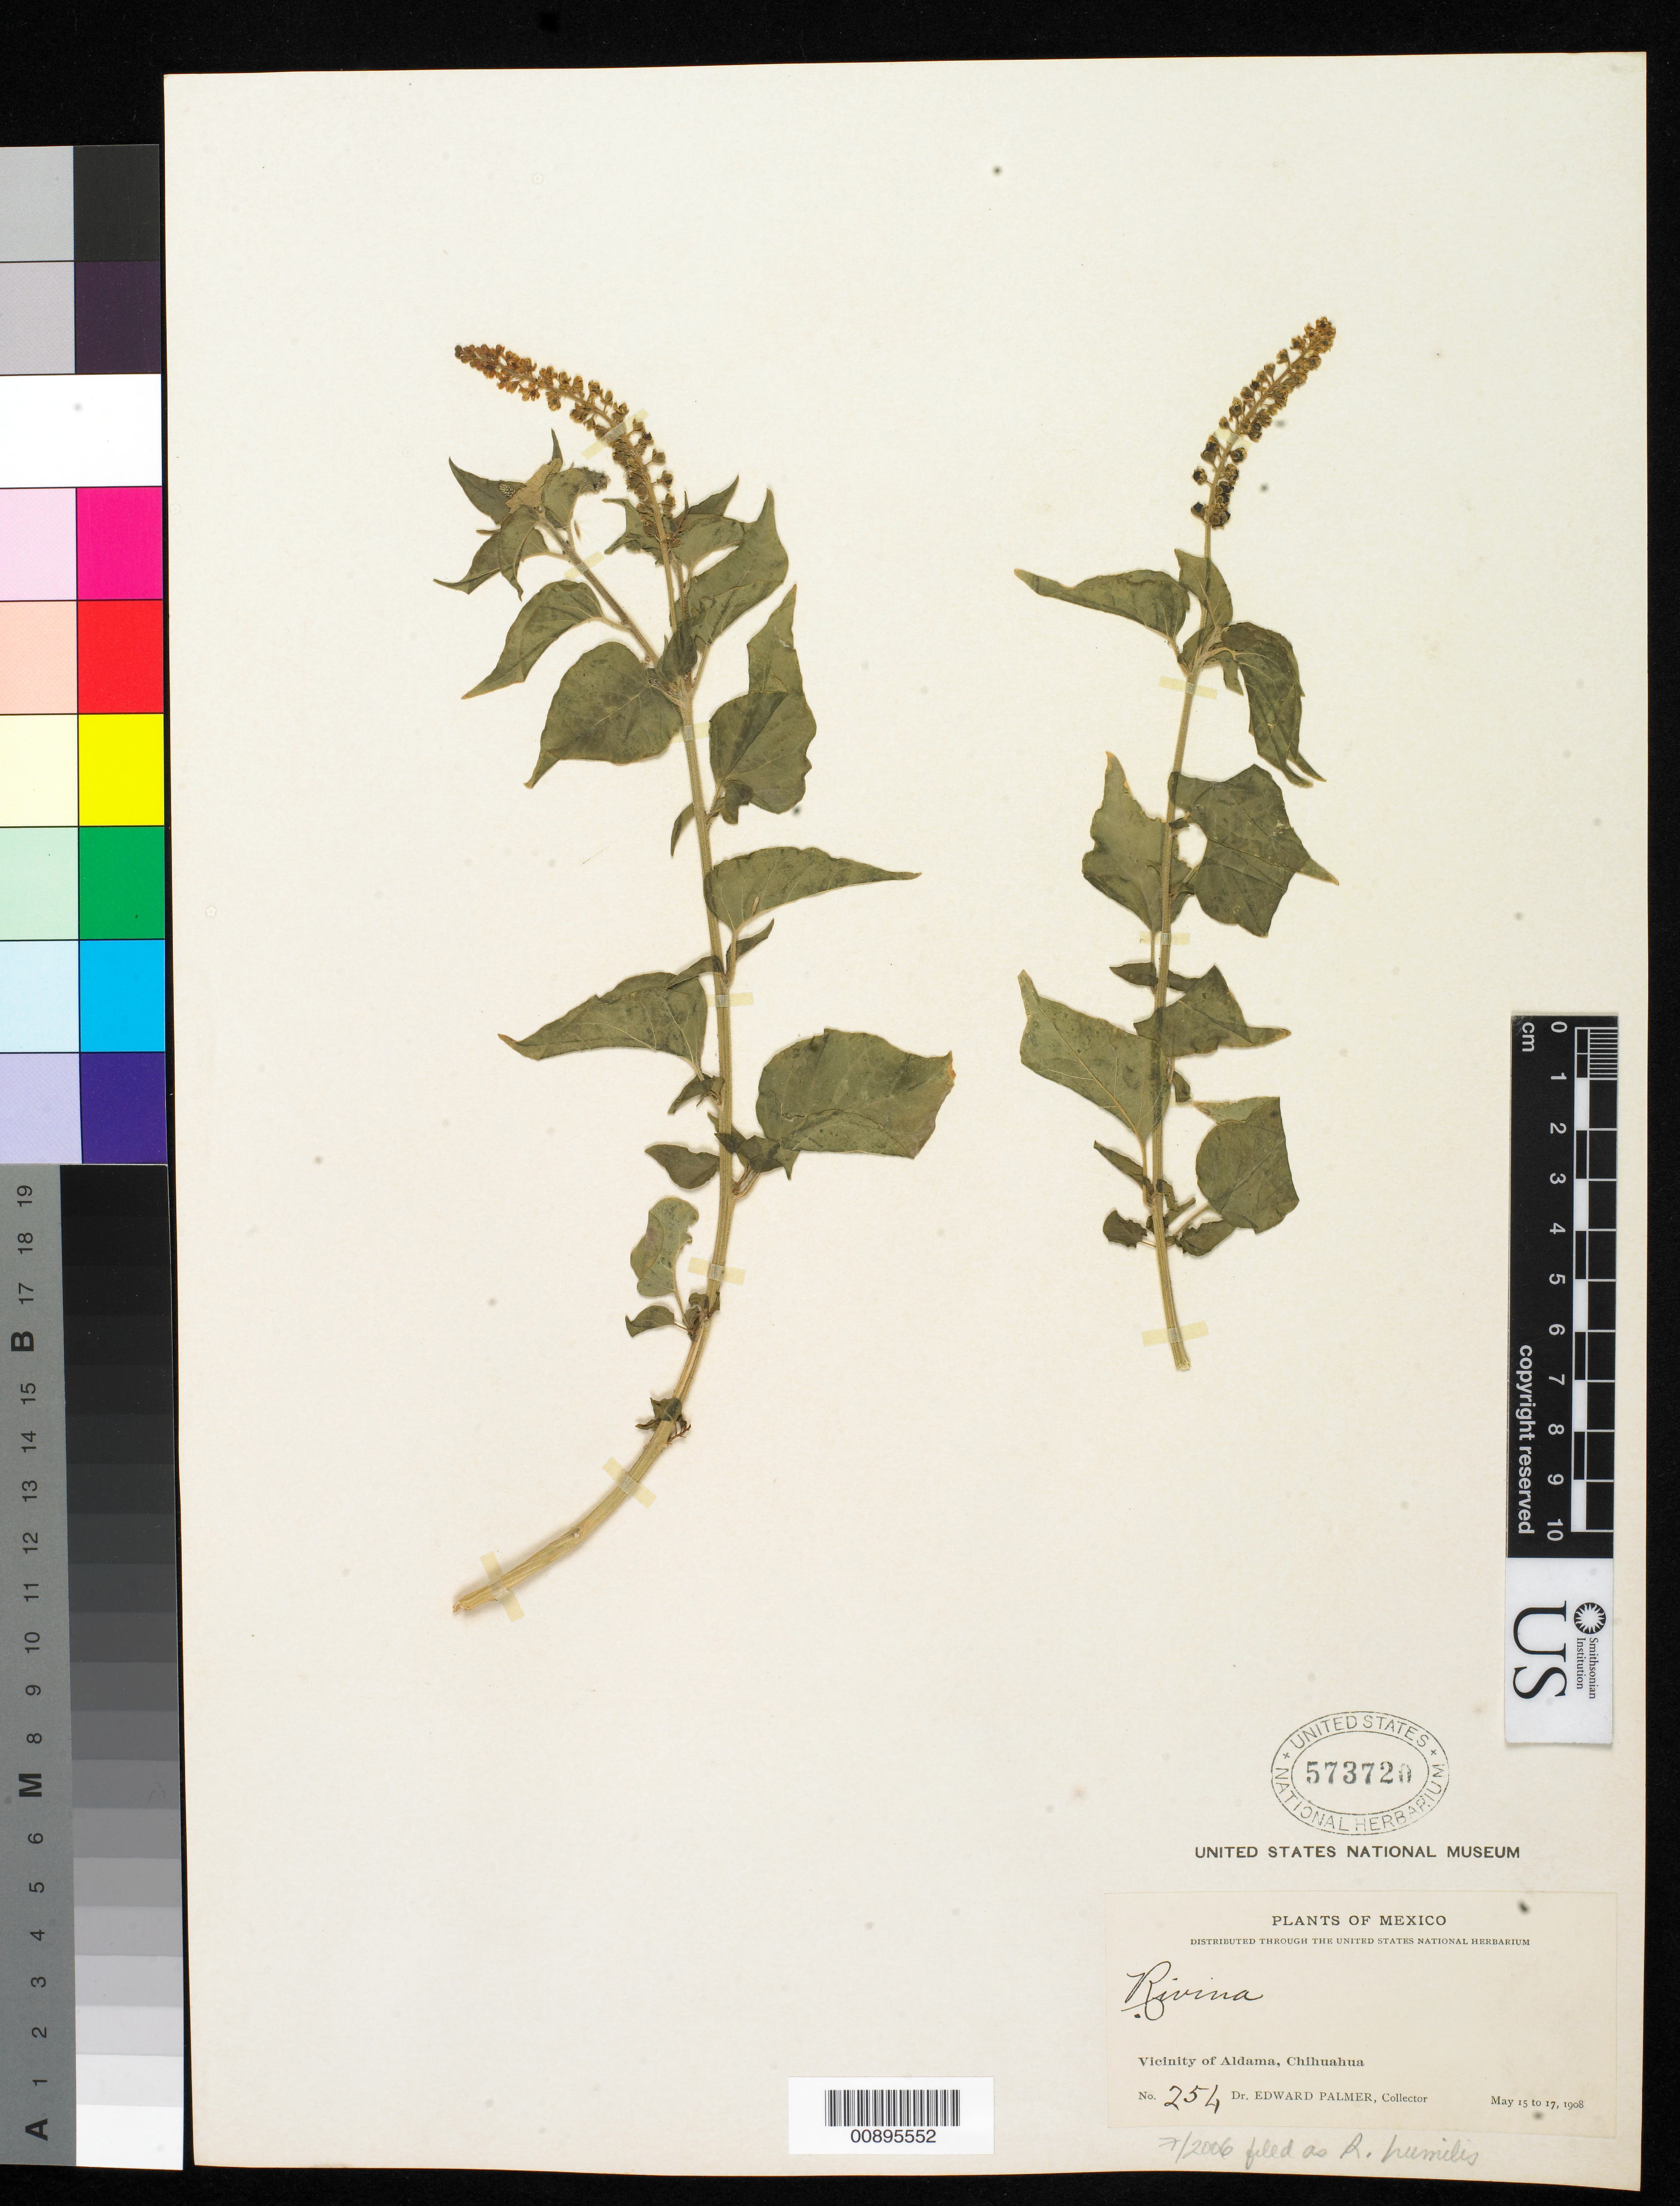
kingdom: Plantae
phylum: Tracheophyta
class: Magnoliopsida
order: Caryophyllales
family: Phytolaccaceae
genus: Rivina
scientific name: Rivina humilis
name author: L.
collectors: E. Palmer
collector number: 254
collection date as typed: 15 May 1908 to 17 May 1908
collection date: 1908-05-15/1908-05-17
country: Mexico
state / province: Chihuahua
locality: Vicinity of Aldama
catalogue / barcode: US 573720